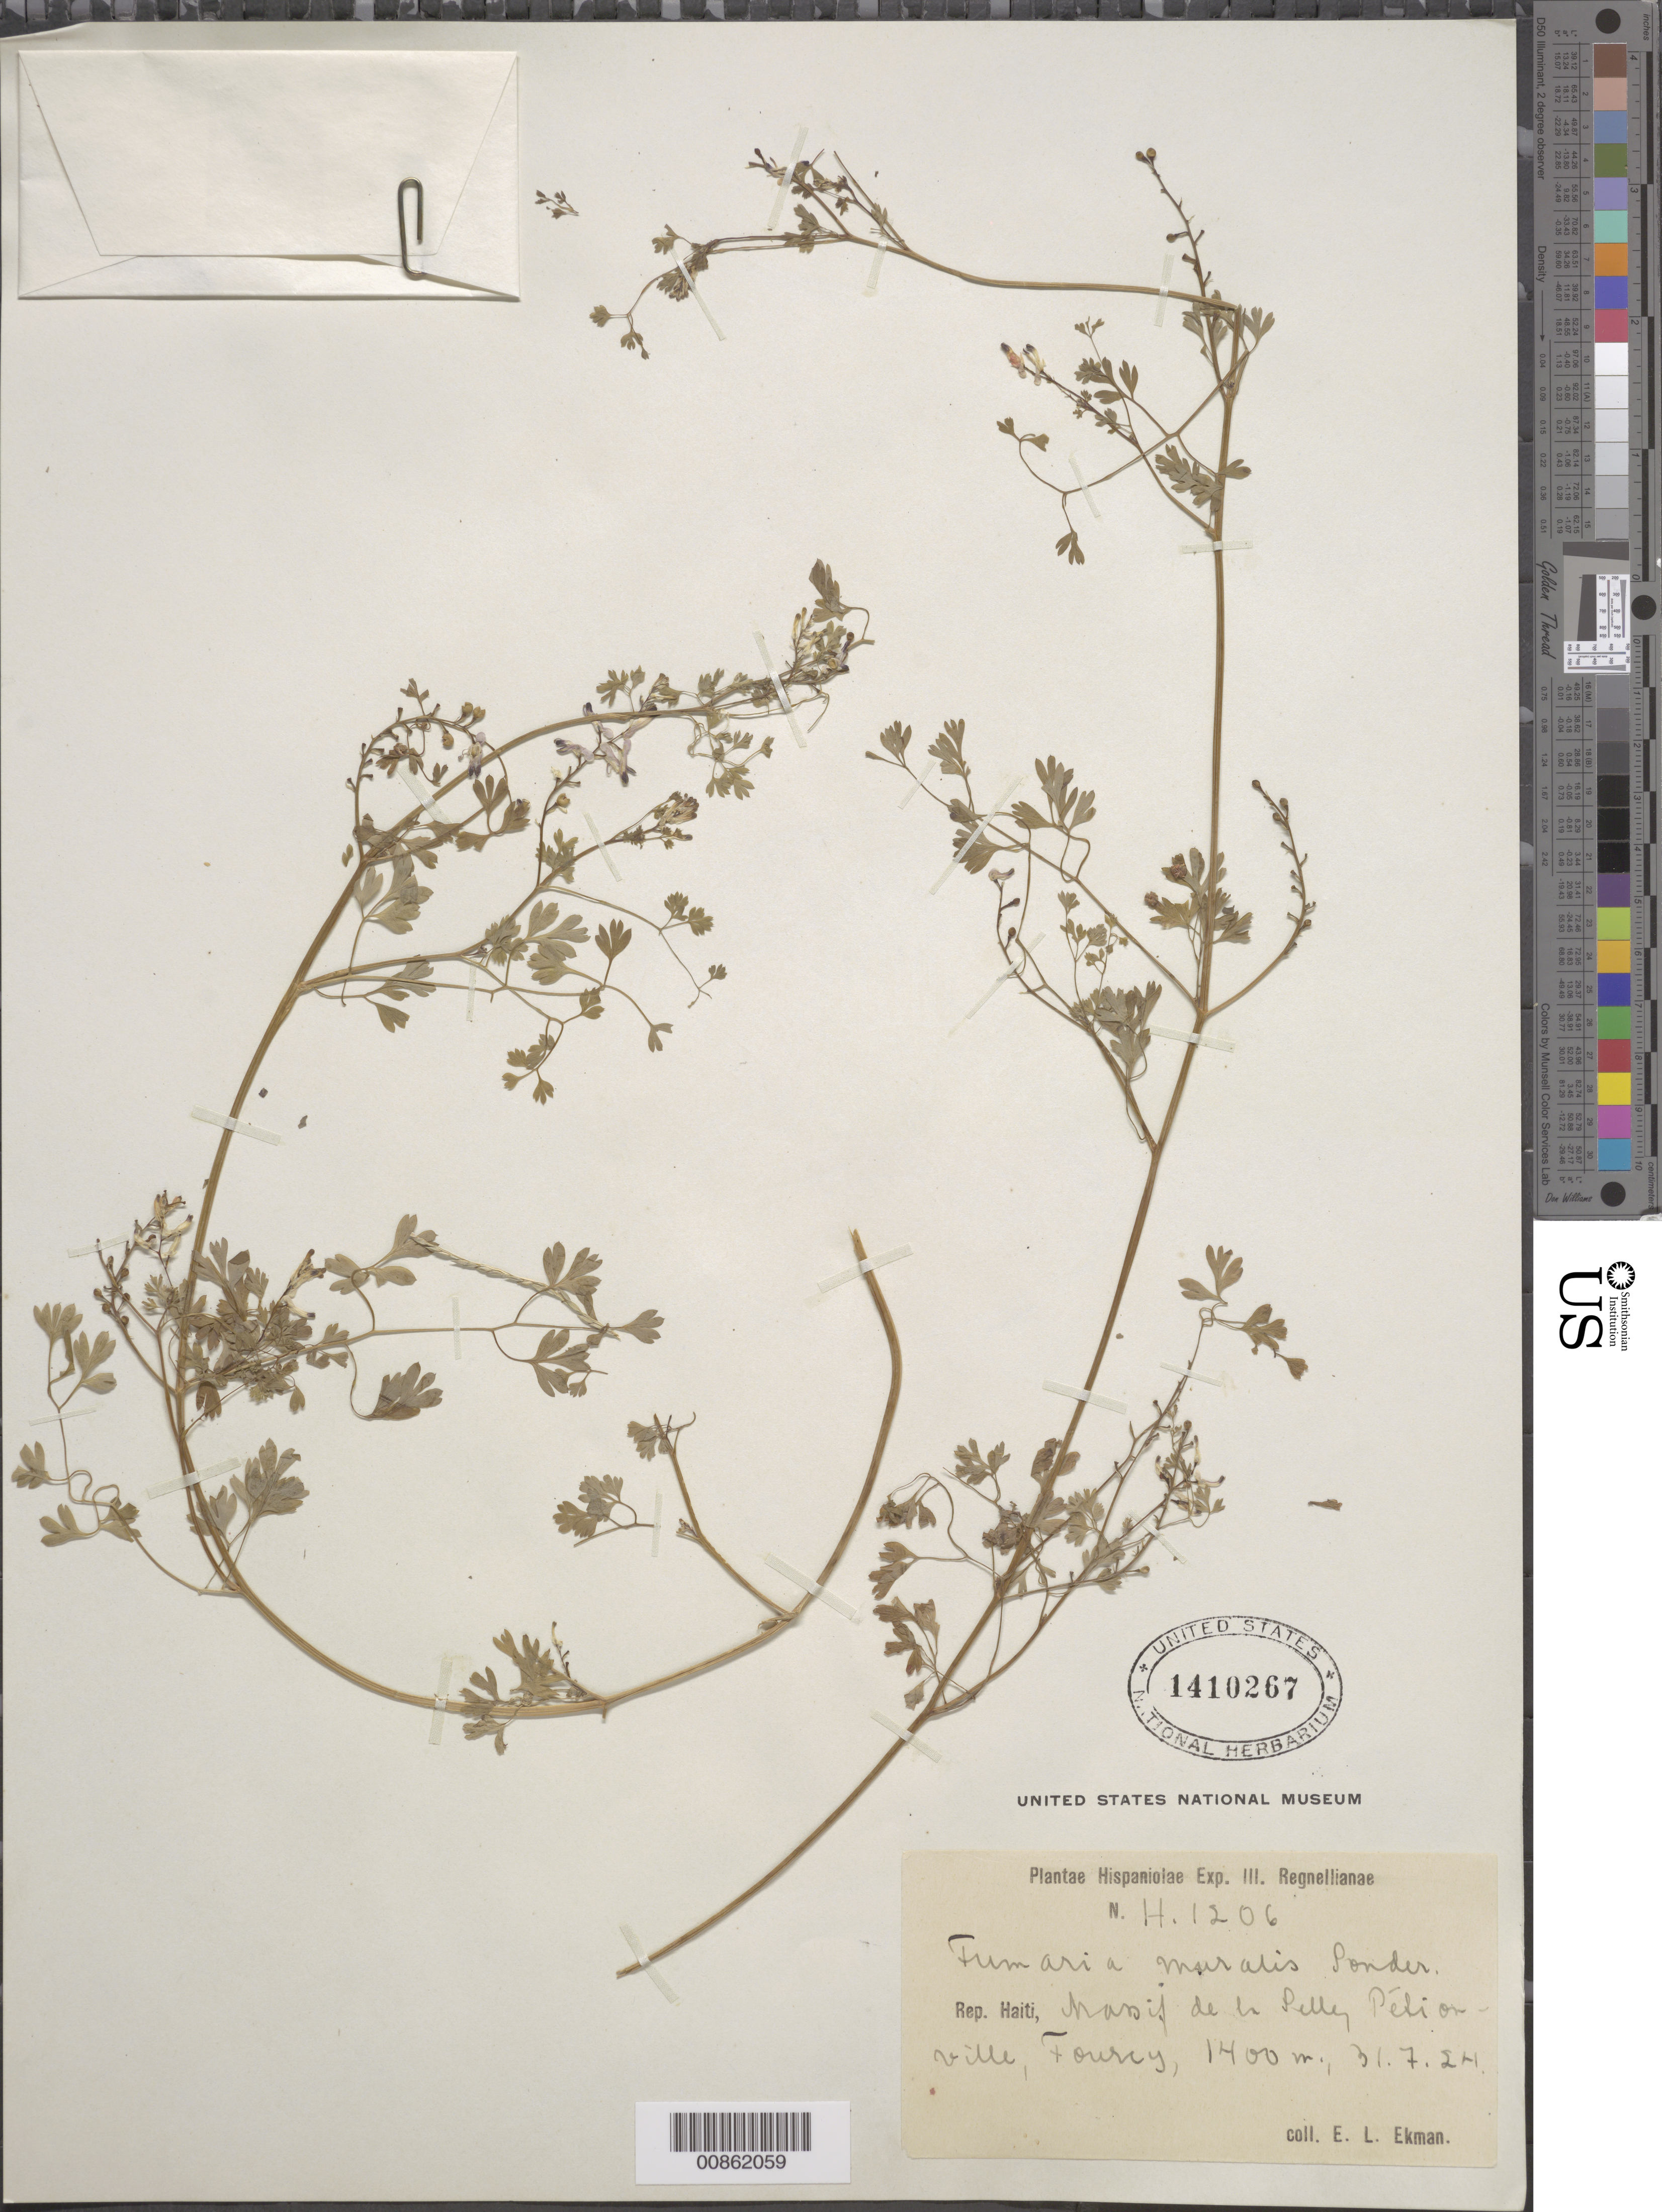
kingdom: Plantae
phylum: Tracheophyta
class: Magnoliopsida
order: Ranunculales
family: Papaveraceae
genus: Fumaria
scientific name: Fumaria muralis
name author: Sond. ex W.D.J. Koch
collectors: E. L. Ekman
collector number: H 1206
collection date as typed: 31 Jul 1924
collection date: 1924-07-31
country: Haiti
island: Hispaniola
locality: Massif de la Selle, Pétionville, Fourcy.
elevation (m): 1400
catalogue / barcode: US 1410267